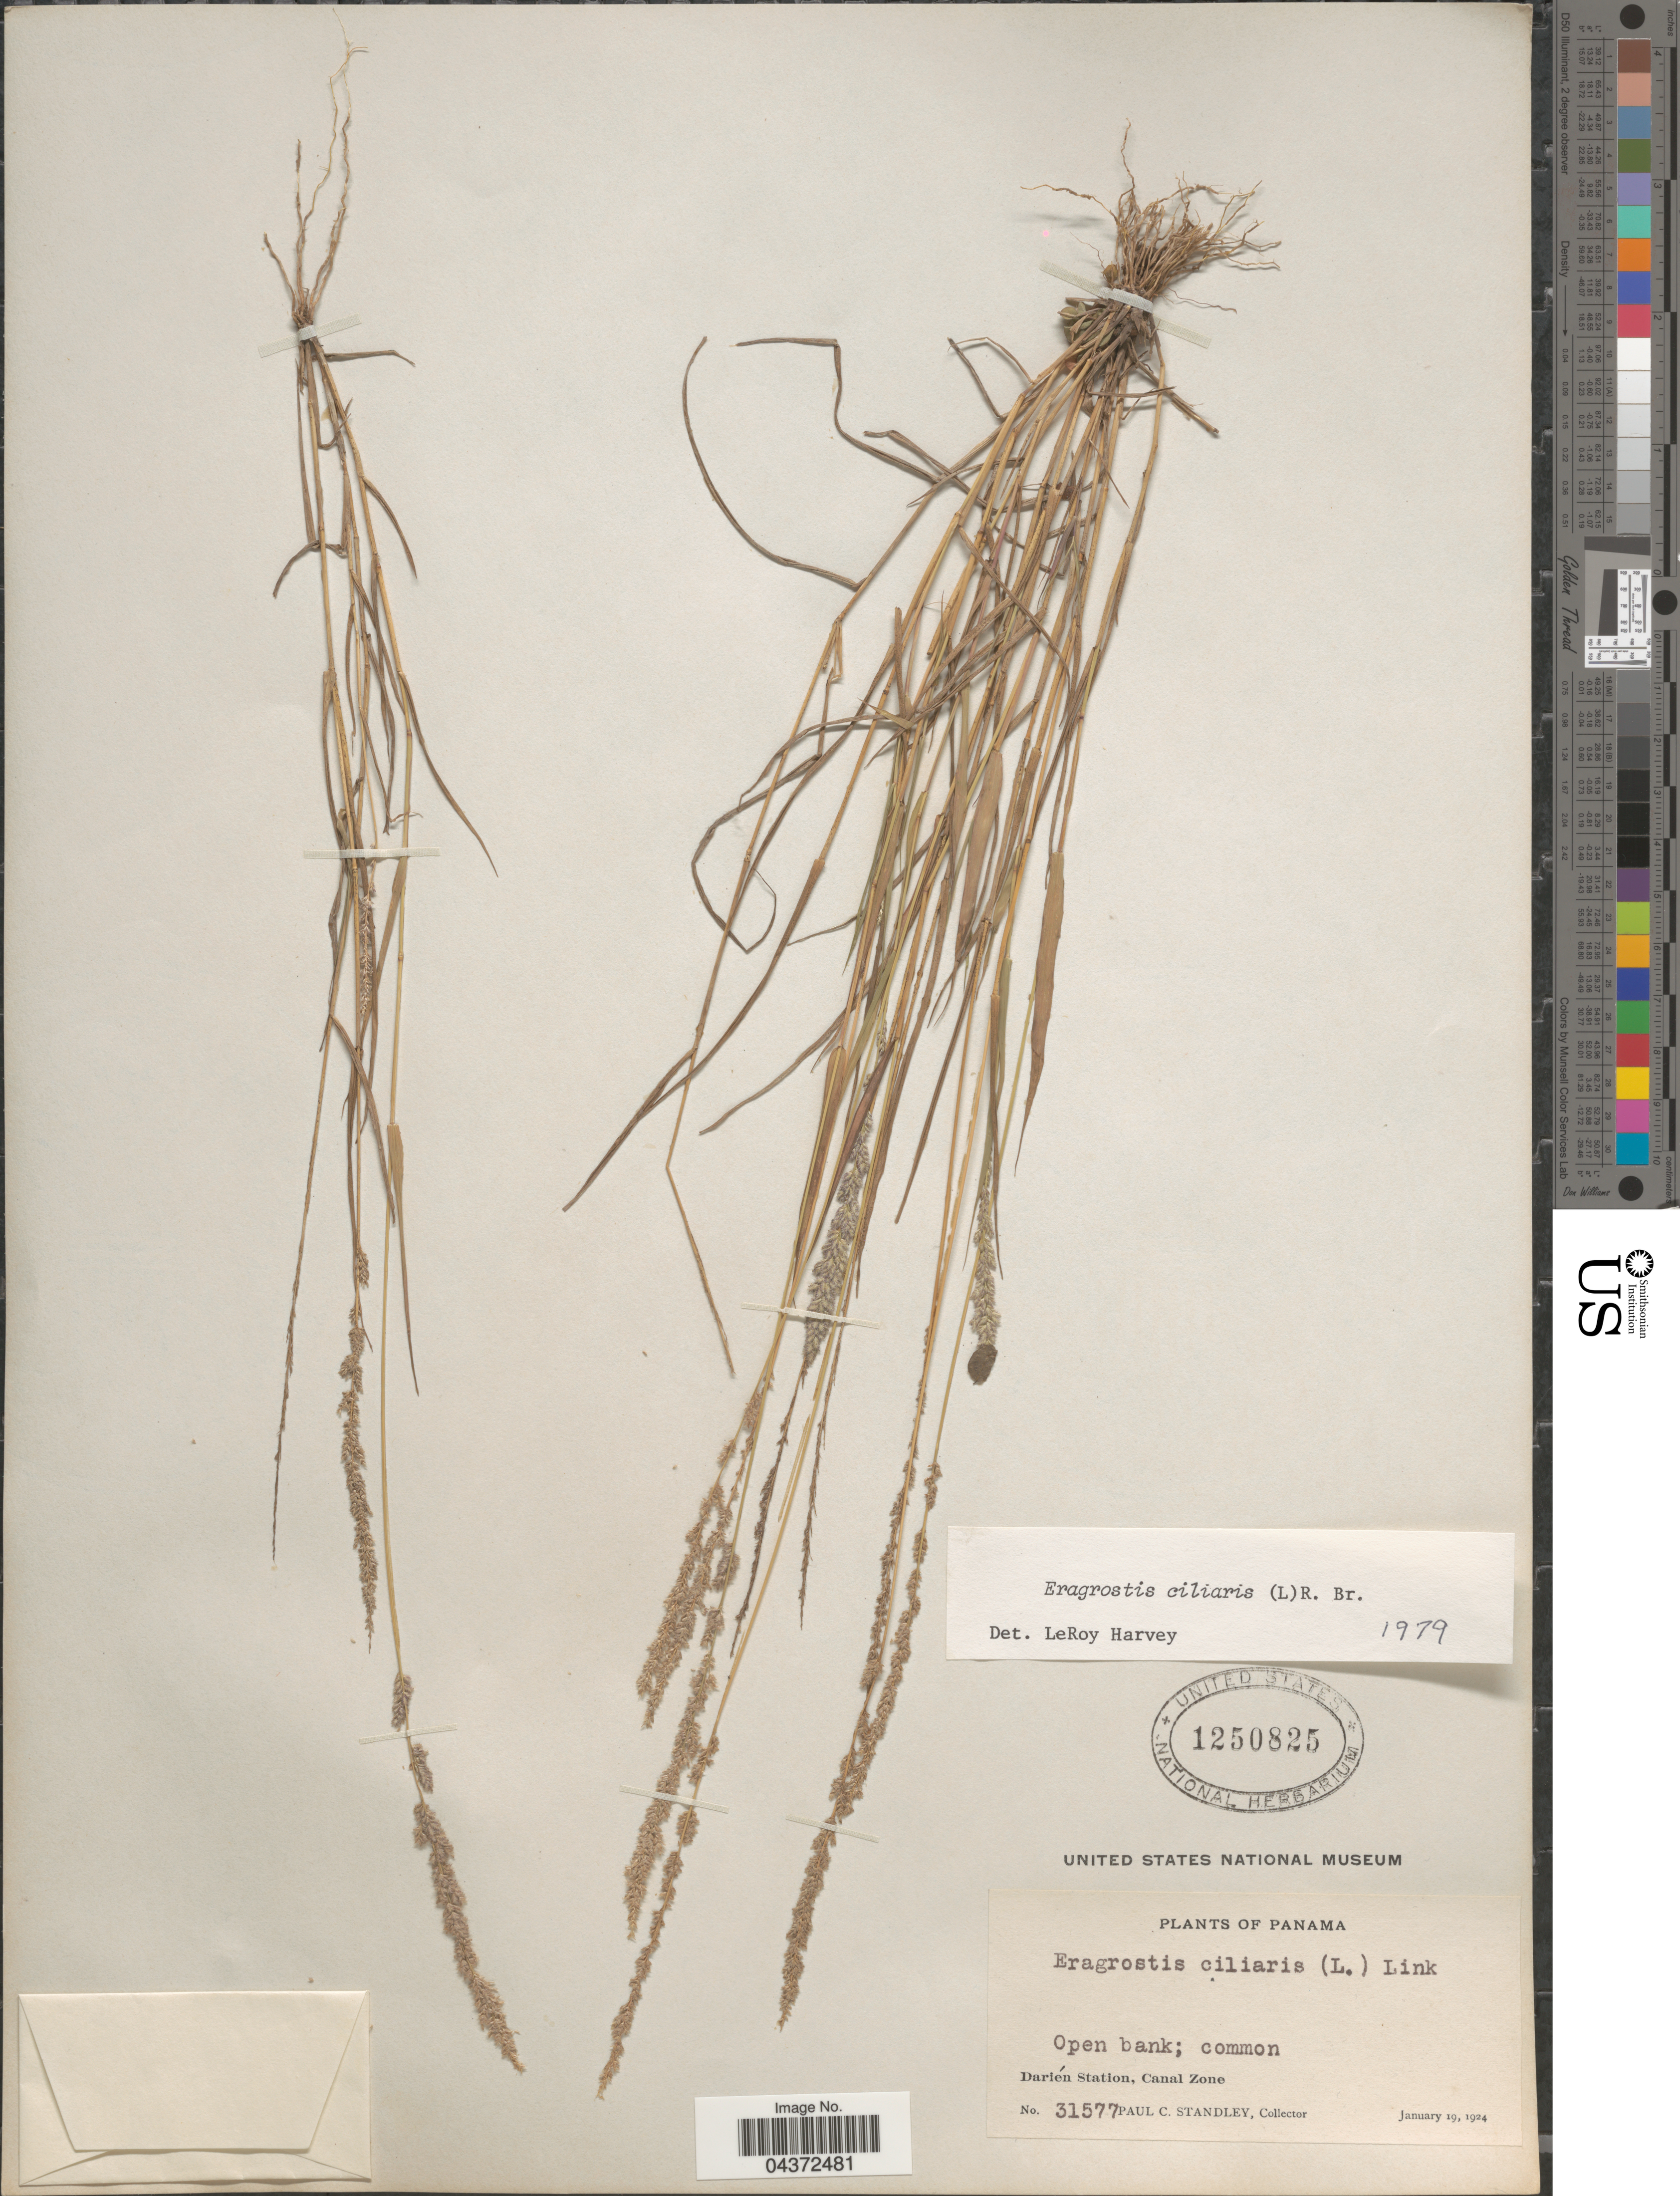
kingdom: Plantae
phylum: Tracheophyta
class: Liliopsida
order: Poales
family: Poaceae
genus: Eragrostis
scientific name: Eragrostis ciliaris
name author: (L.) R. Br.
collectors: P. C. Standley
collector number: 31577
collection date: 1924-01-19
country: Panama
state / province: Colón / Panamá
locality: Open bank. Darién Station, Canal Zone.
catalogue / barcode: US 1250825